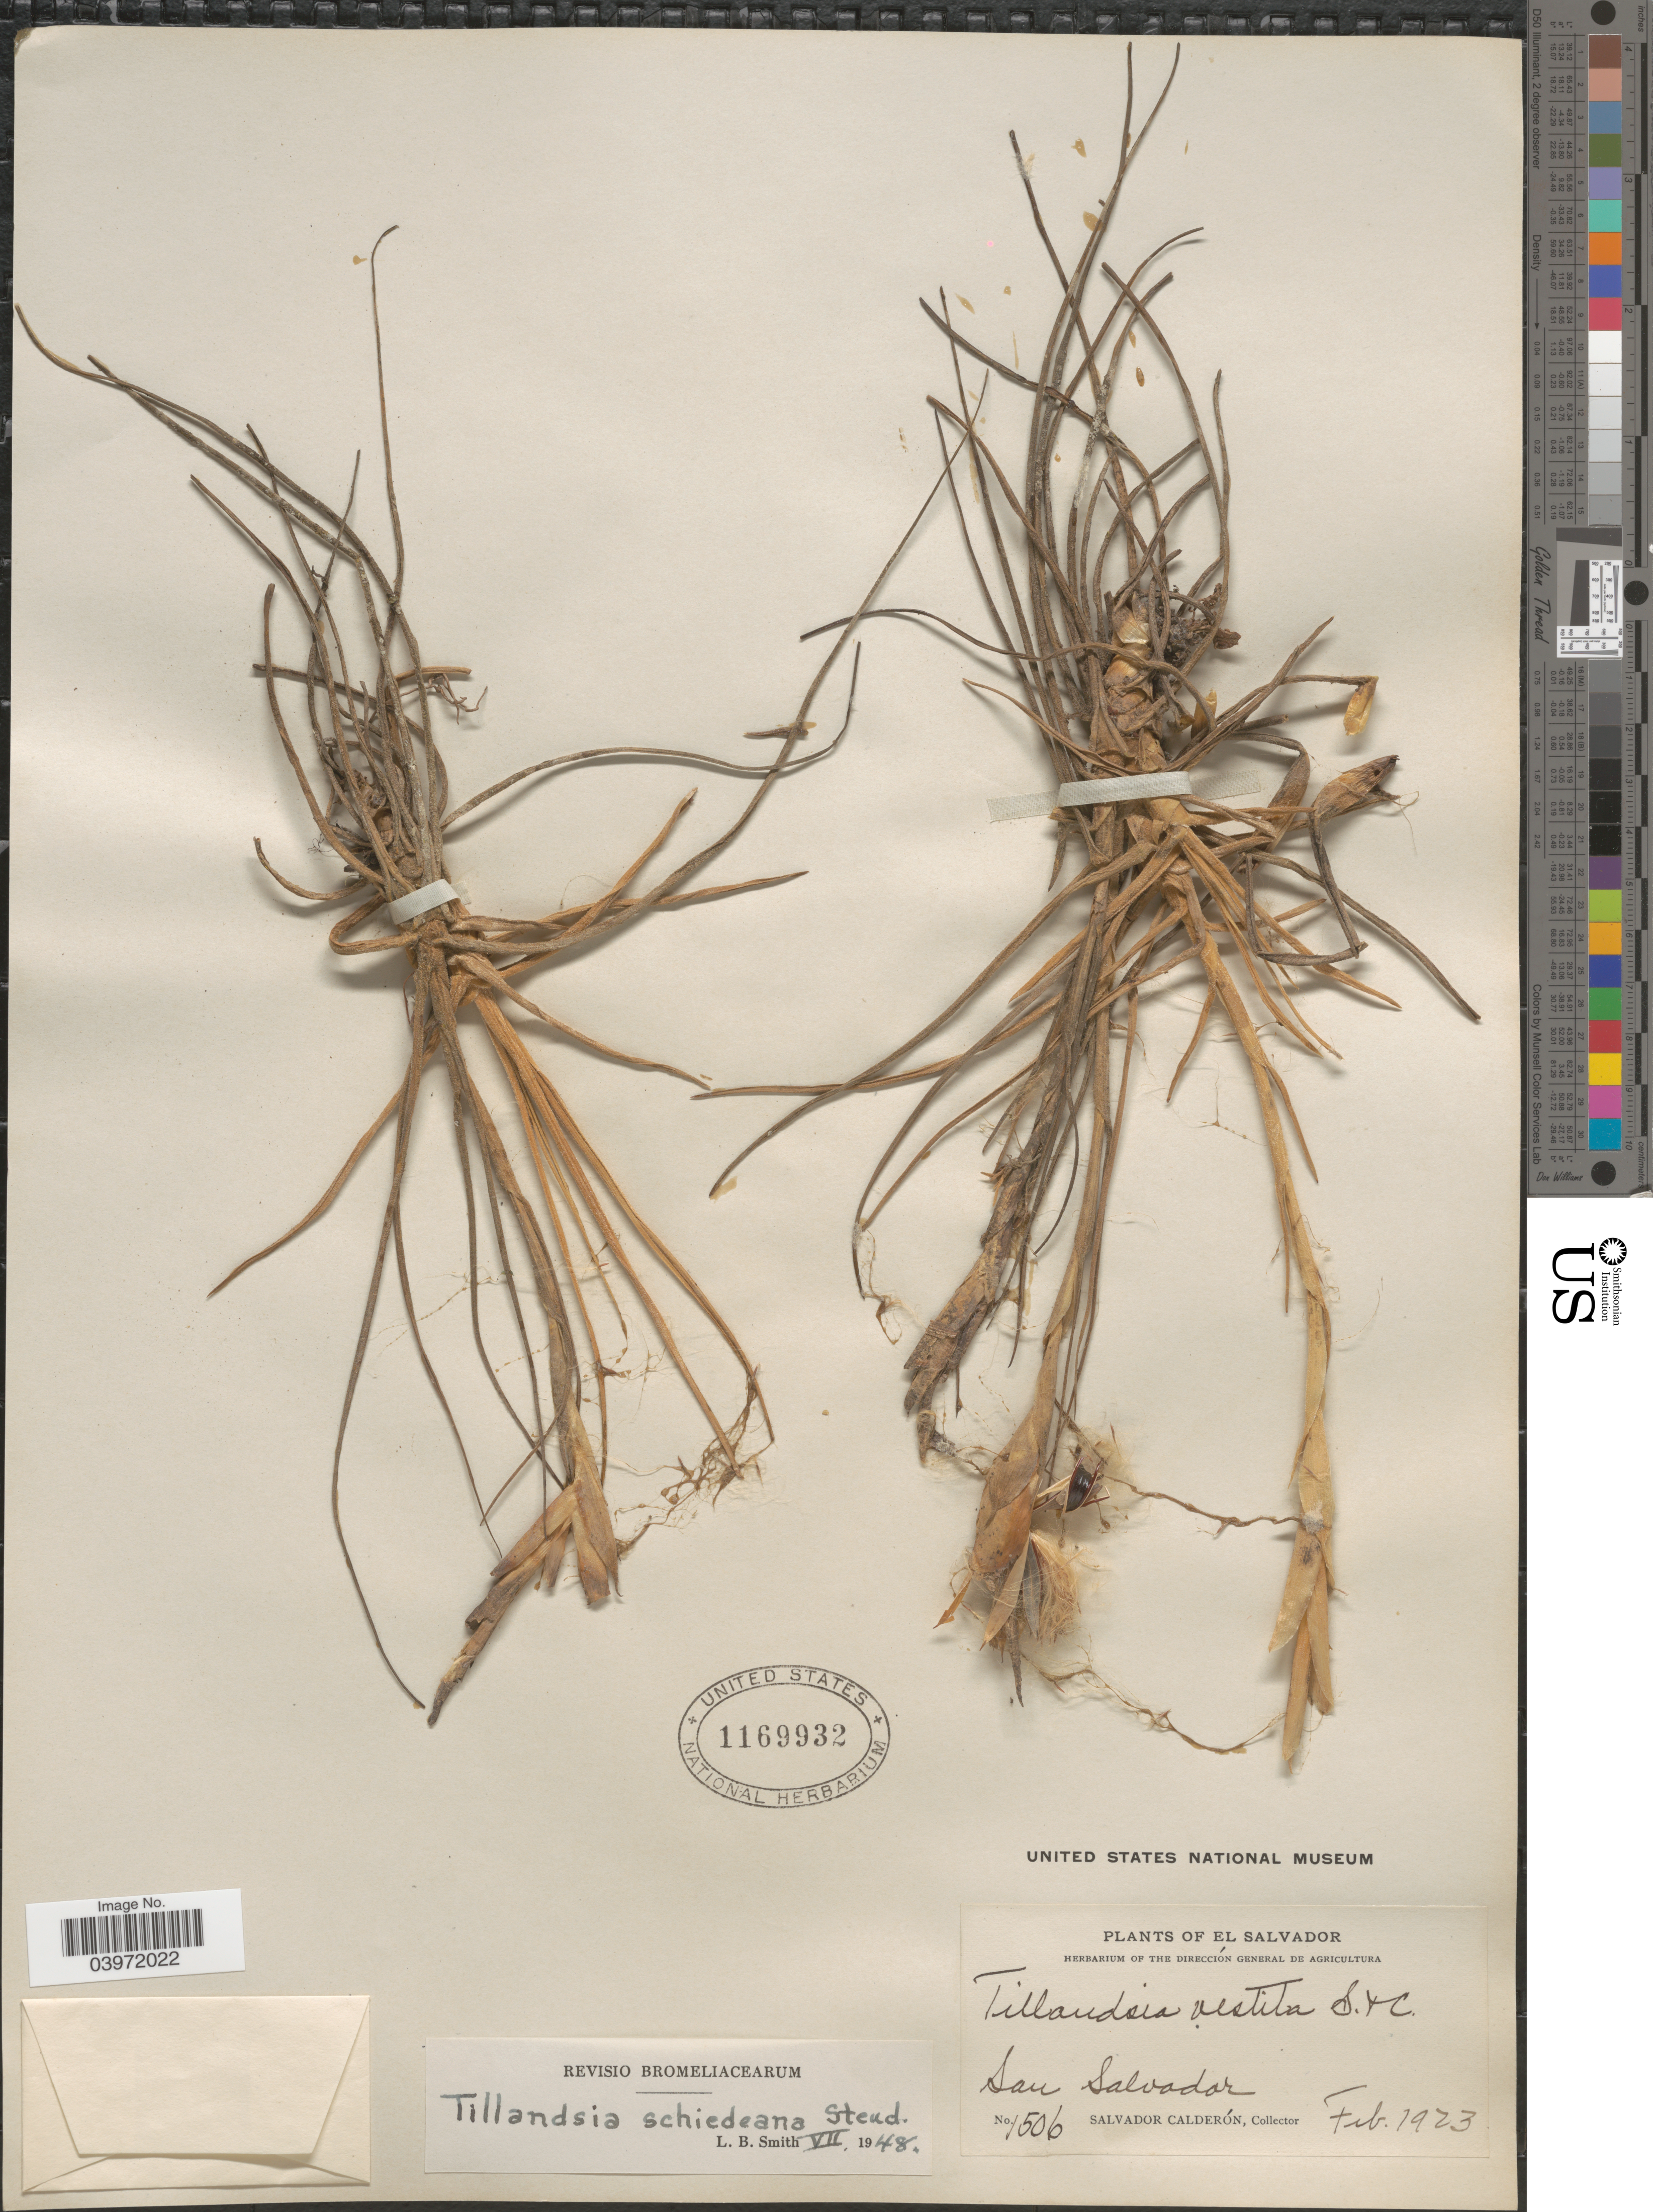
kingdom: Plantae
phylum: Tracheophyta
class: Liliopsida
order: Poales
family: Bromeliaceae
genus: Tillandsia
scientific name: Tillandsia schiedeana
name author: Steud.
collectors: S. Calderón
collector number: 1506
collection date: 1923-02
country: El Salvador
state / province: San Salvador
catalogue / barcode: US 1169932